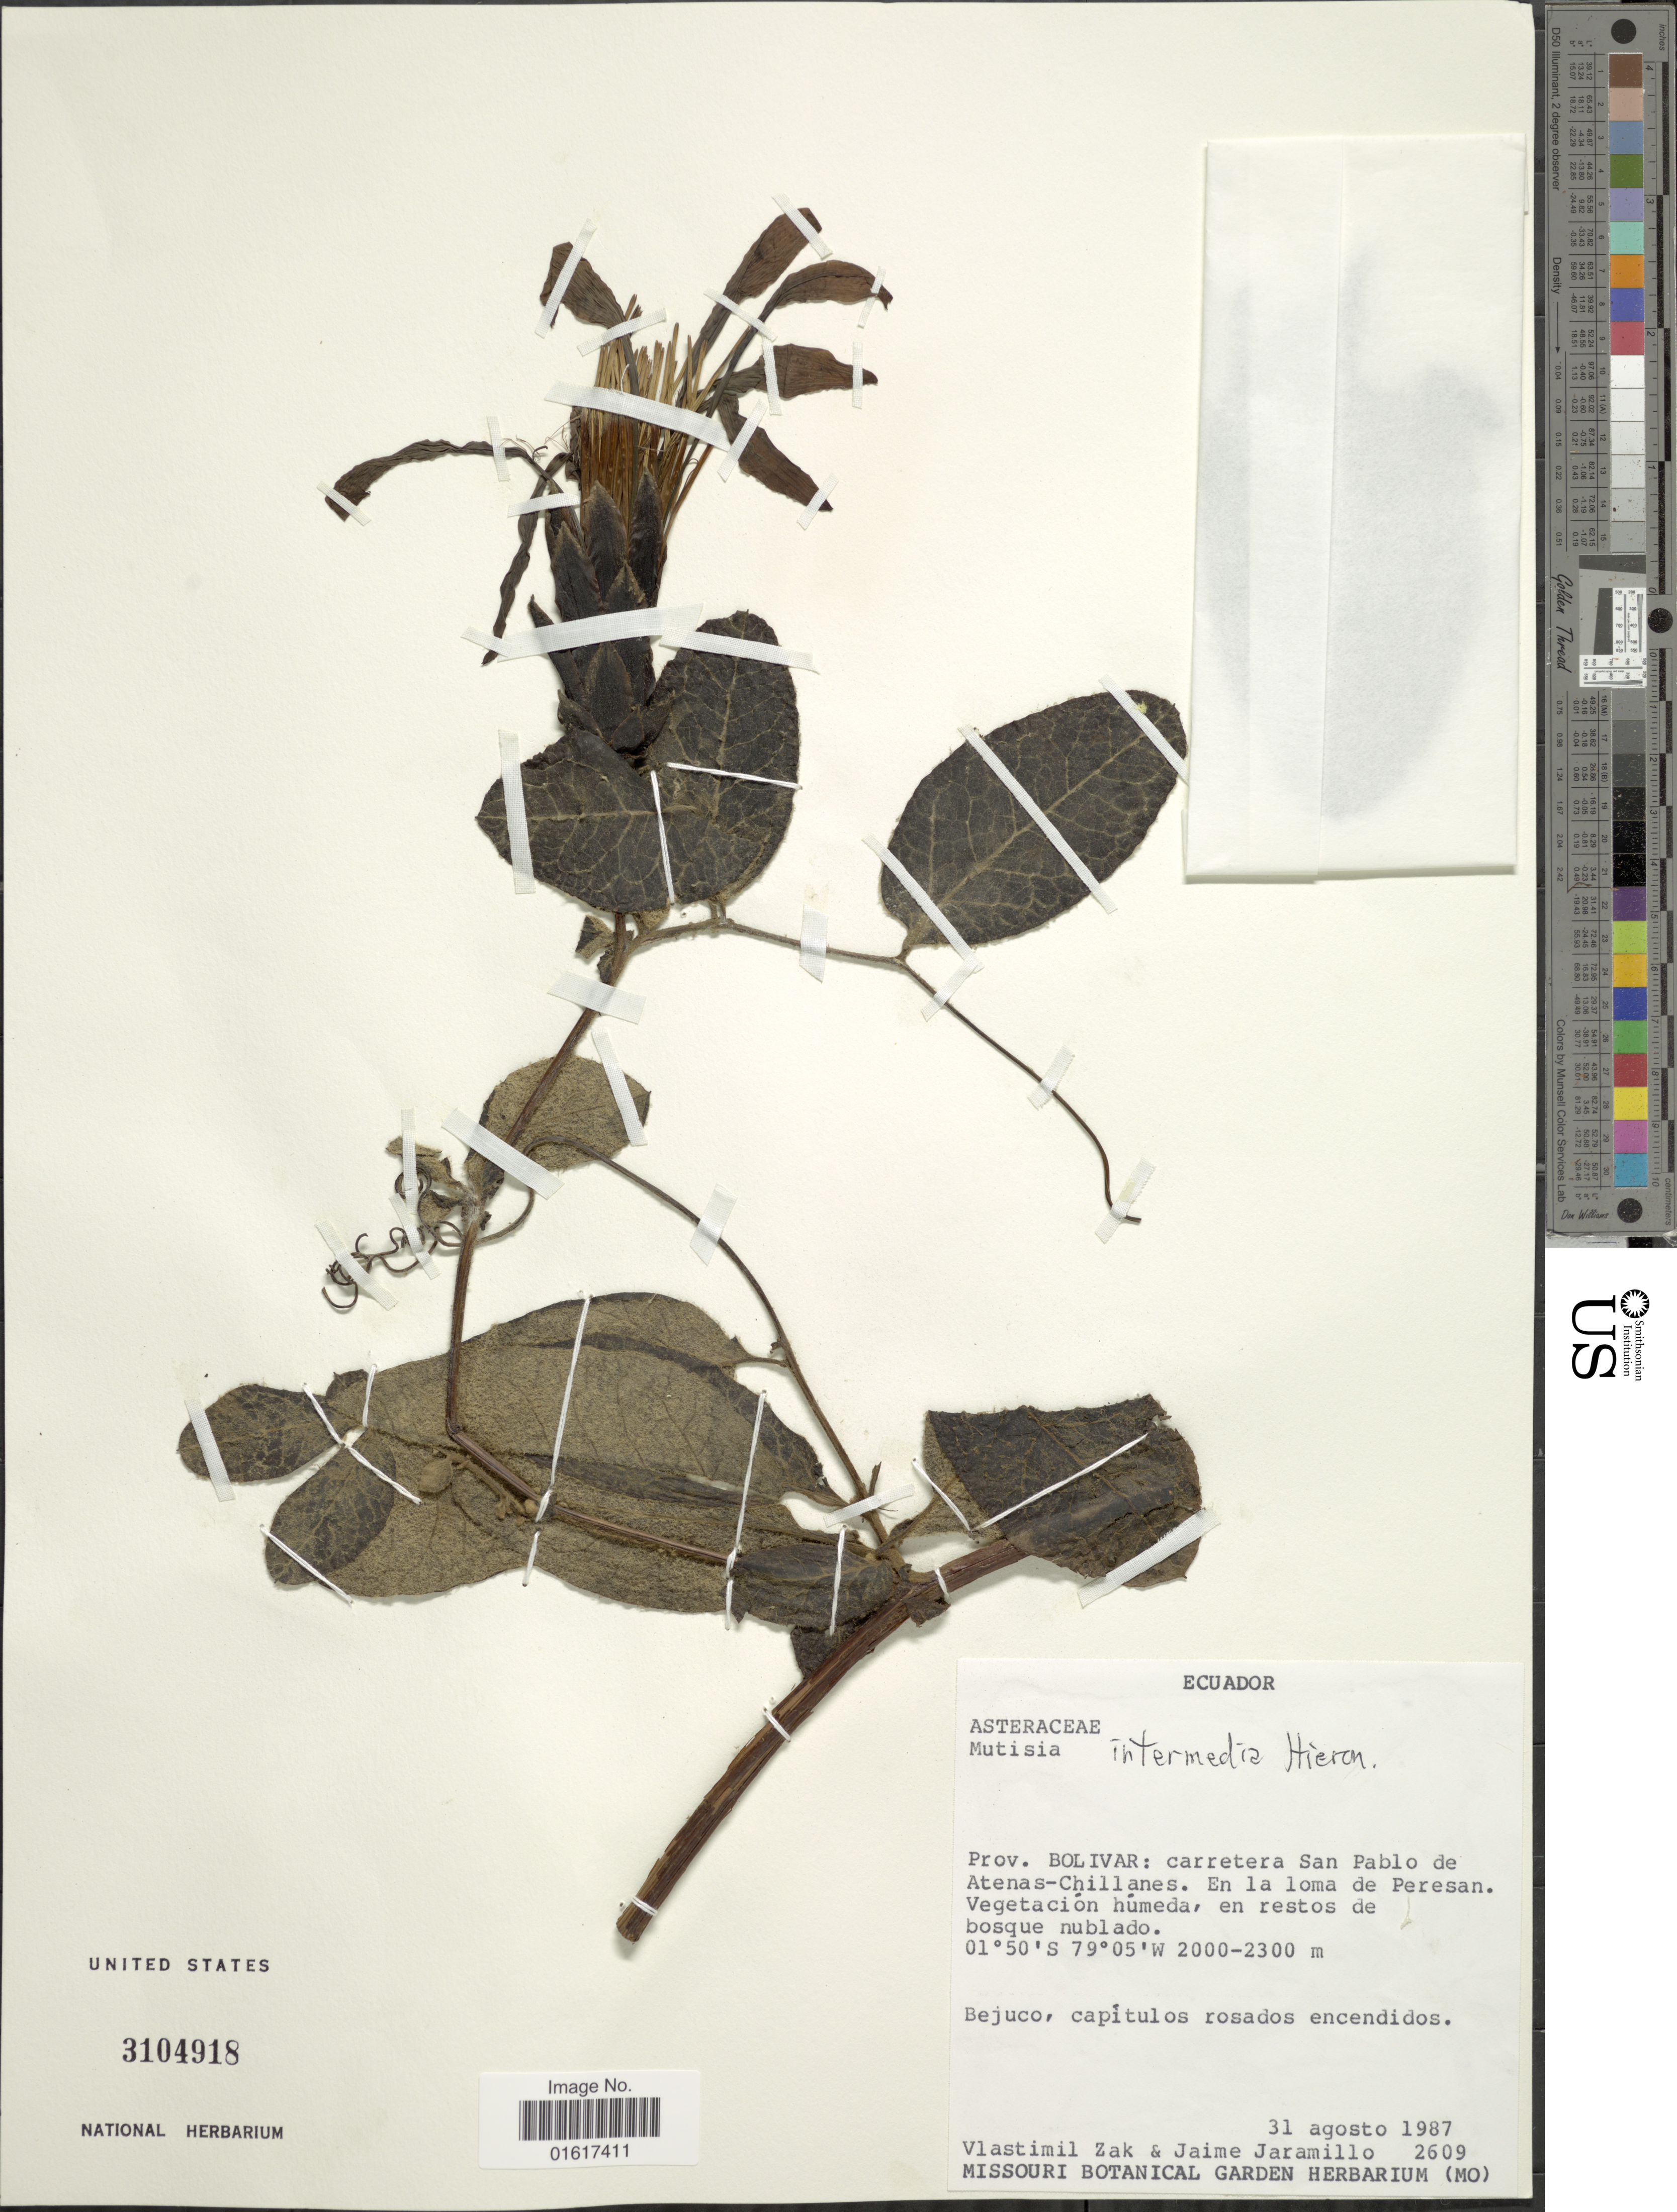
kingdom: Plantae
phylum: Tracheophyta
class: Magnoliopsida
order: Asterales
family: Asteraceae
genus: Mutisia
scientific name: Mutisia intermedia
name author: Hieron.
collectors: V. Zak & J. Jaramillo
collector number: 2609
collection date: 1987-08-31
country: Ecuador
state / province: Bolívar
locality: Carretera San Pablo de Atenas-Chillanes. En la loma de Peresan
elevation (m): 2000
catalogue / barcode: US 3104918